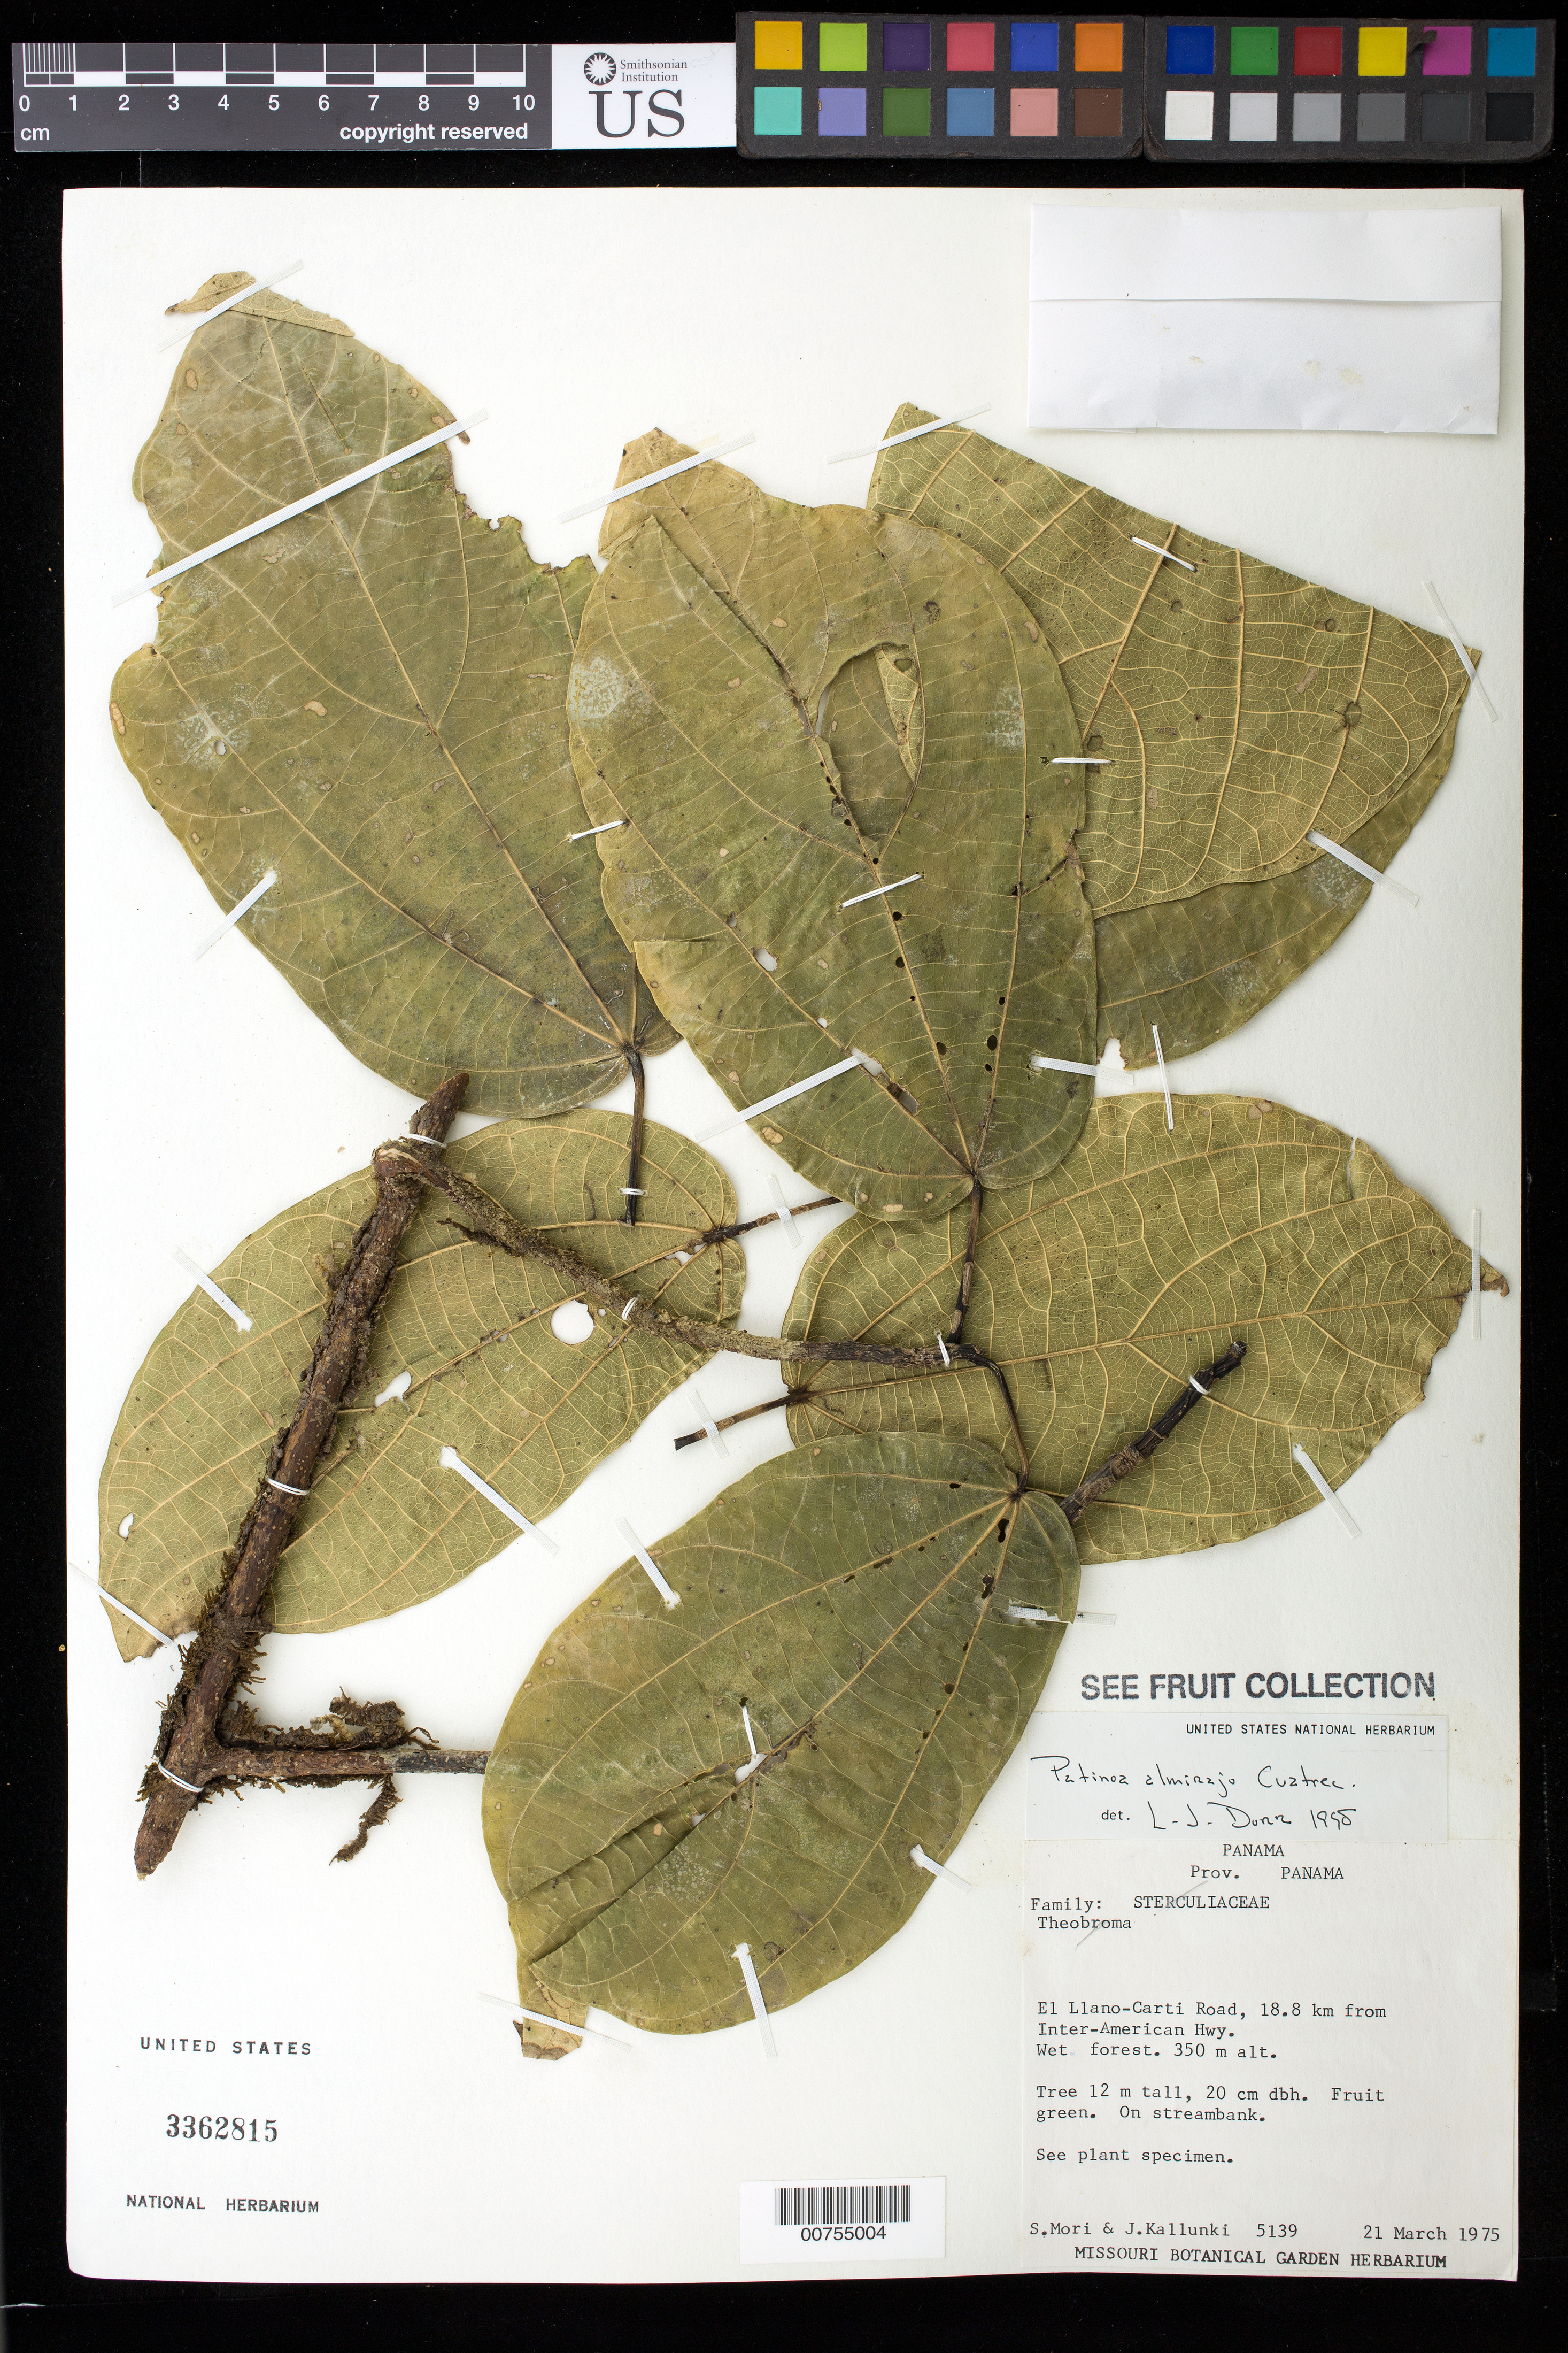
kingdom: Plantae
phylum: Tracheophyta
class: Magnoliopsida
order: Malvales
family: Malvaceae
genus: Patinoa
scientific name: Patinoa almirajo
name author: Cuatrec.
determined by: Dorr, L. J., (BOT), Smithsonian Institution - National Museum of Natural History (UNITED STATES)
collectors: S. Mori & J. Kallunki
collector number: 5139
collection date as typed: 21 Mar 1975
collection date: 1975-03-21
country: Panama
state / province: Panamá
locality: El Llano-Carti Road, 18.8 km from Inter-American Hwy.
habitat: Wet forest.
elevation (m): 350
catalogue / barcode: US 3362815